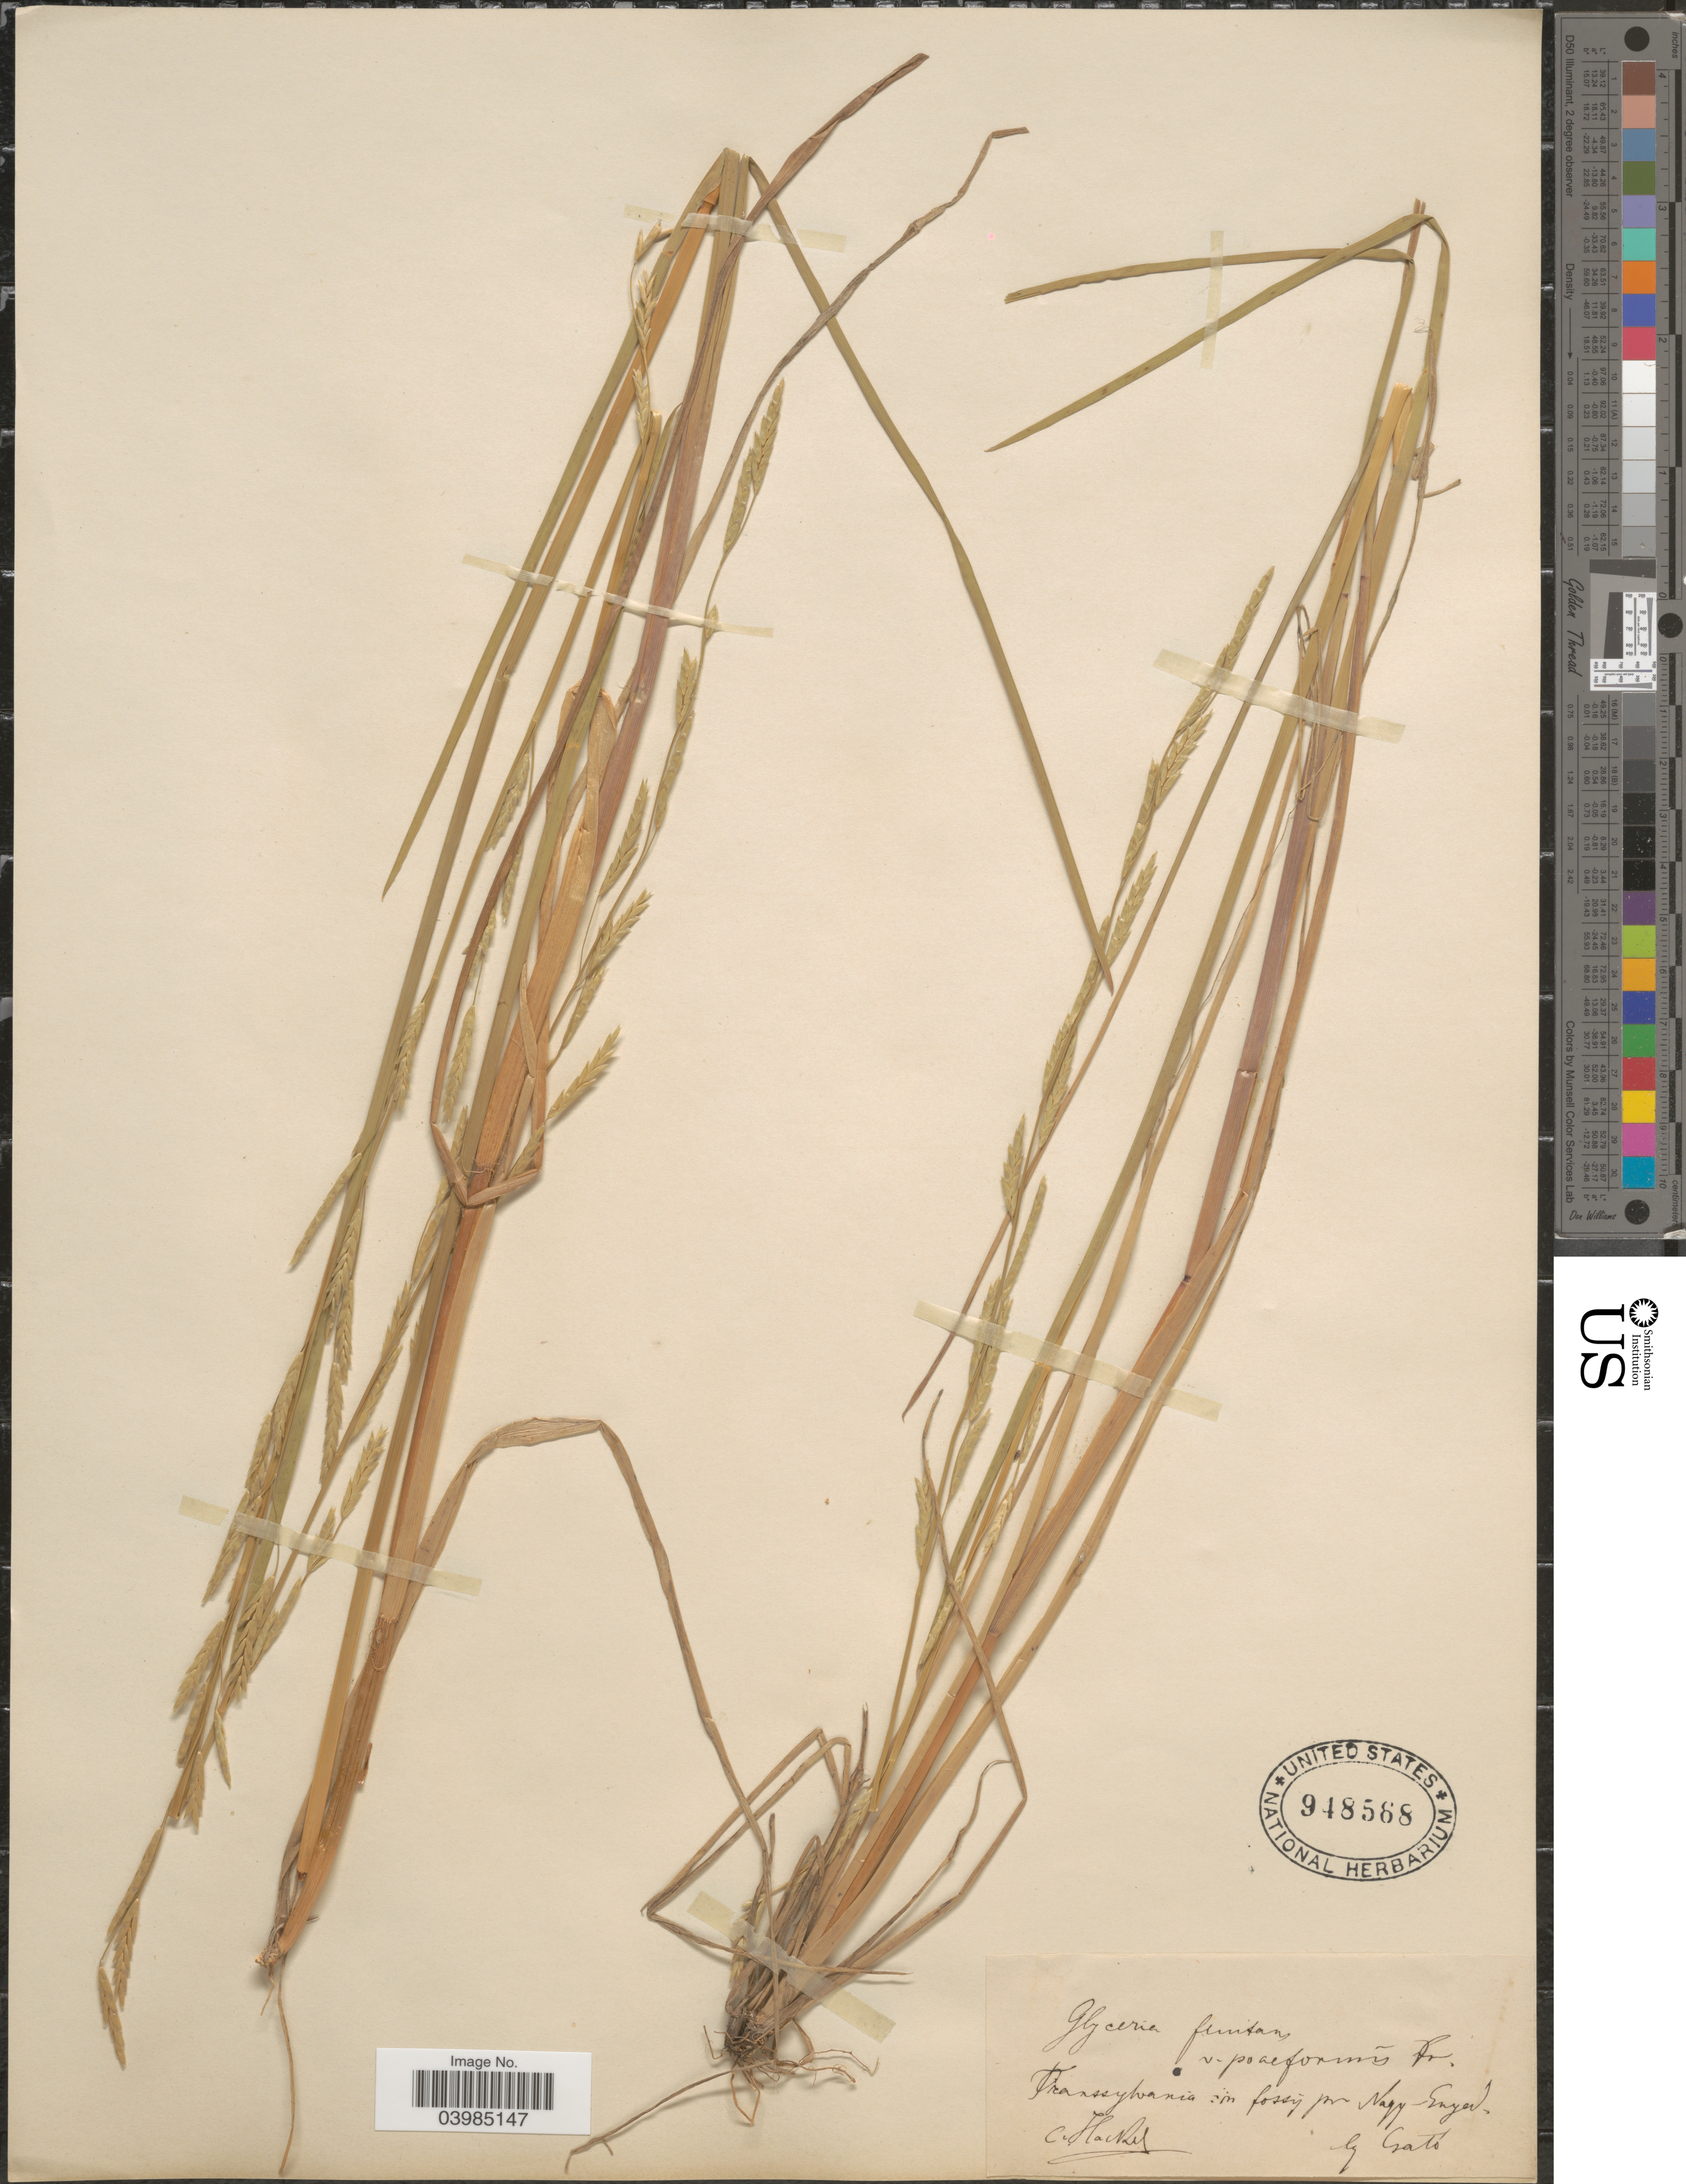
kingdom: Plantae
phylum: Tracheophyta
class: Liliopsida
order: Poales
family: Poaceae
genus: Glyceria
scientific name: Glyceria fluitans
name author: (L.) R. Br.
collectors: C. Hackel & Csató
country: Romania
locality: Transsylvania im fossis pr Nagy-Enged.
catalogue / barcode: US 948568